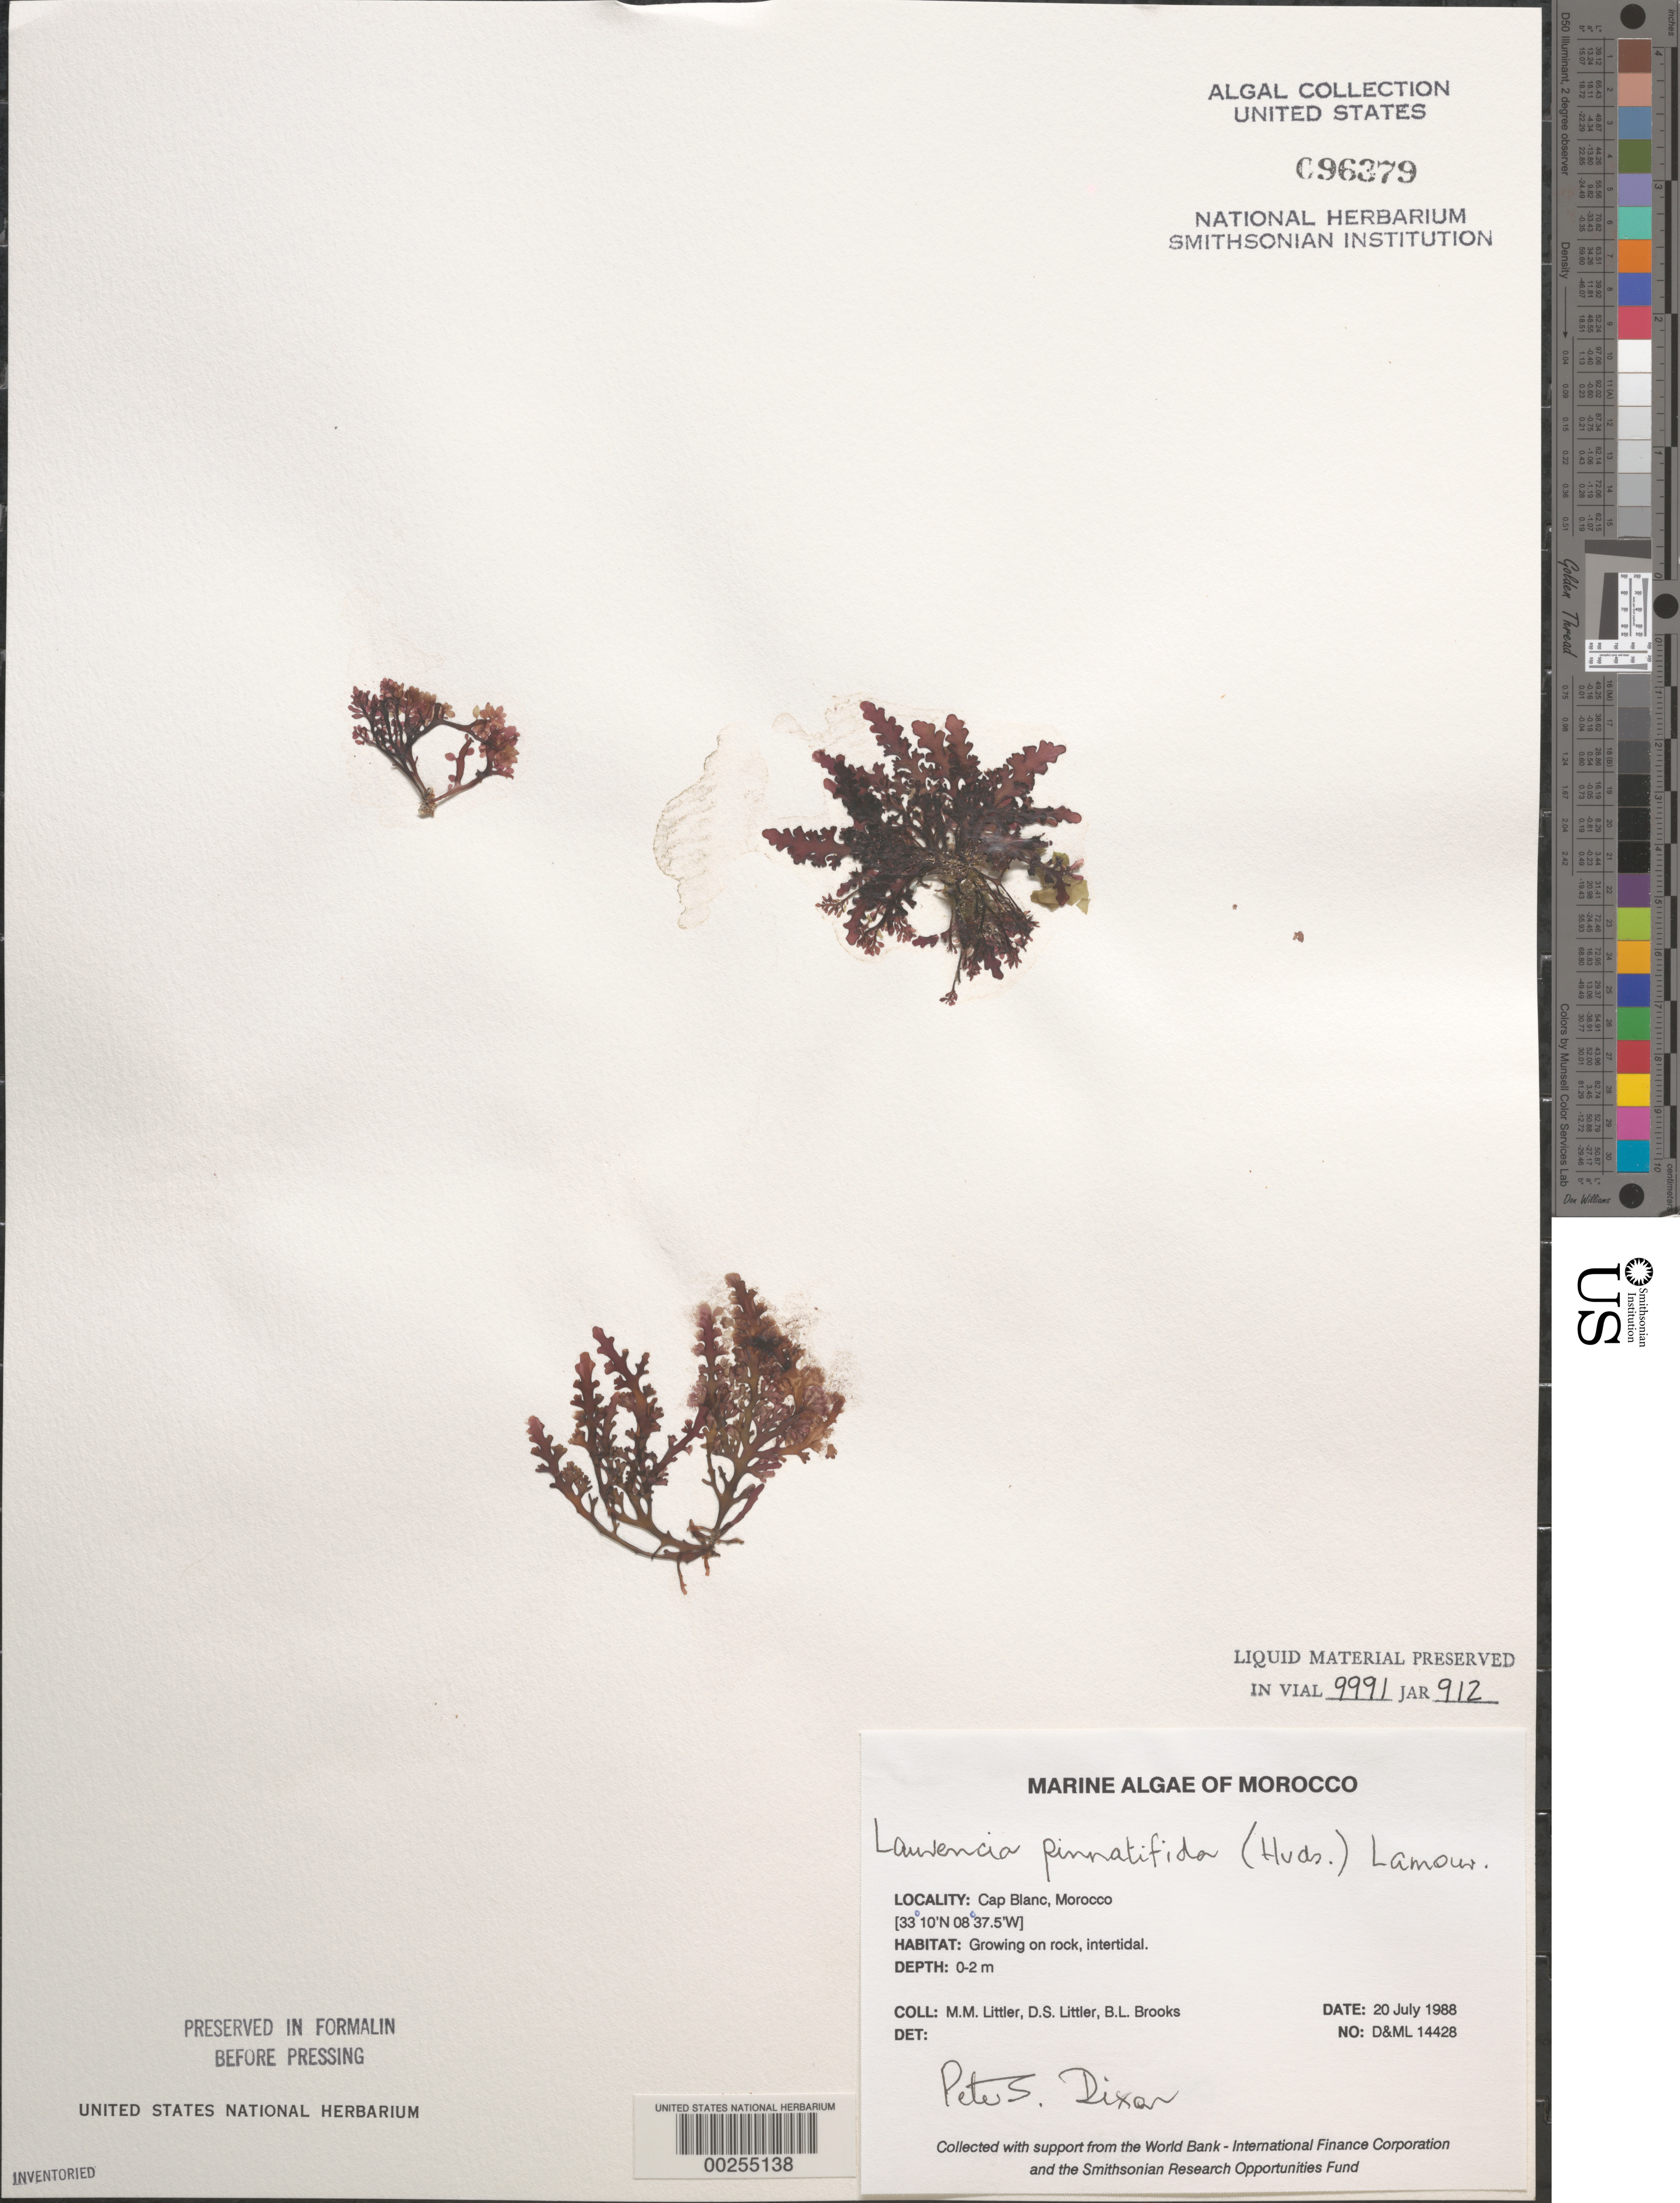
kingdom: Plantae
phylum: Rhodophyta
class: Florideophyceae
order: Ceramiales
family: Rhodomelaceae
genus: Osmundea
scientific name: Osmundea pinnatifida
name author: (Huds.) Stackh.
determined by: Algae name updating Project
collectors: M. M. Littler, D. S. Littler & B. Brooks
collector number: D&ML 14428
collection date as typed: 20 Jul 1988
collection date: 1988-07-20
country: Morocco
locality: Cap Blanc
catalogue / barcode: US 96379